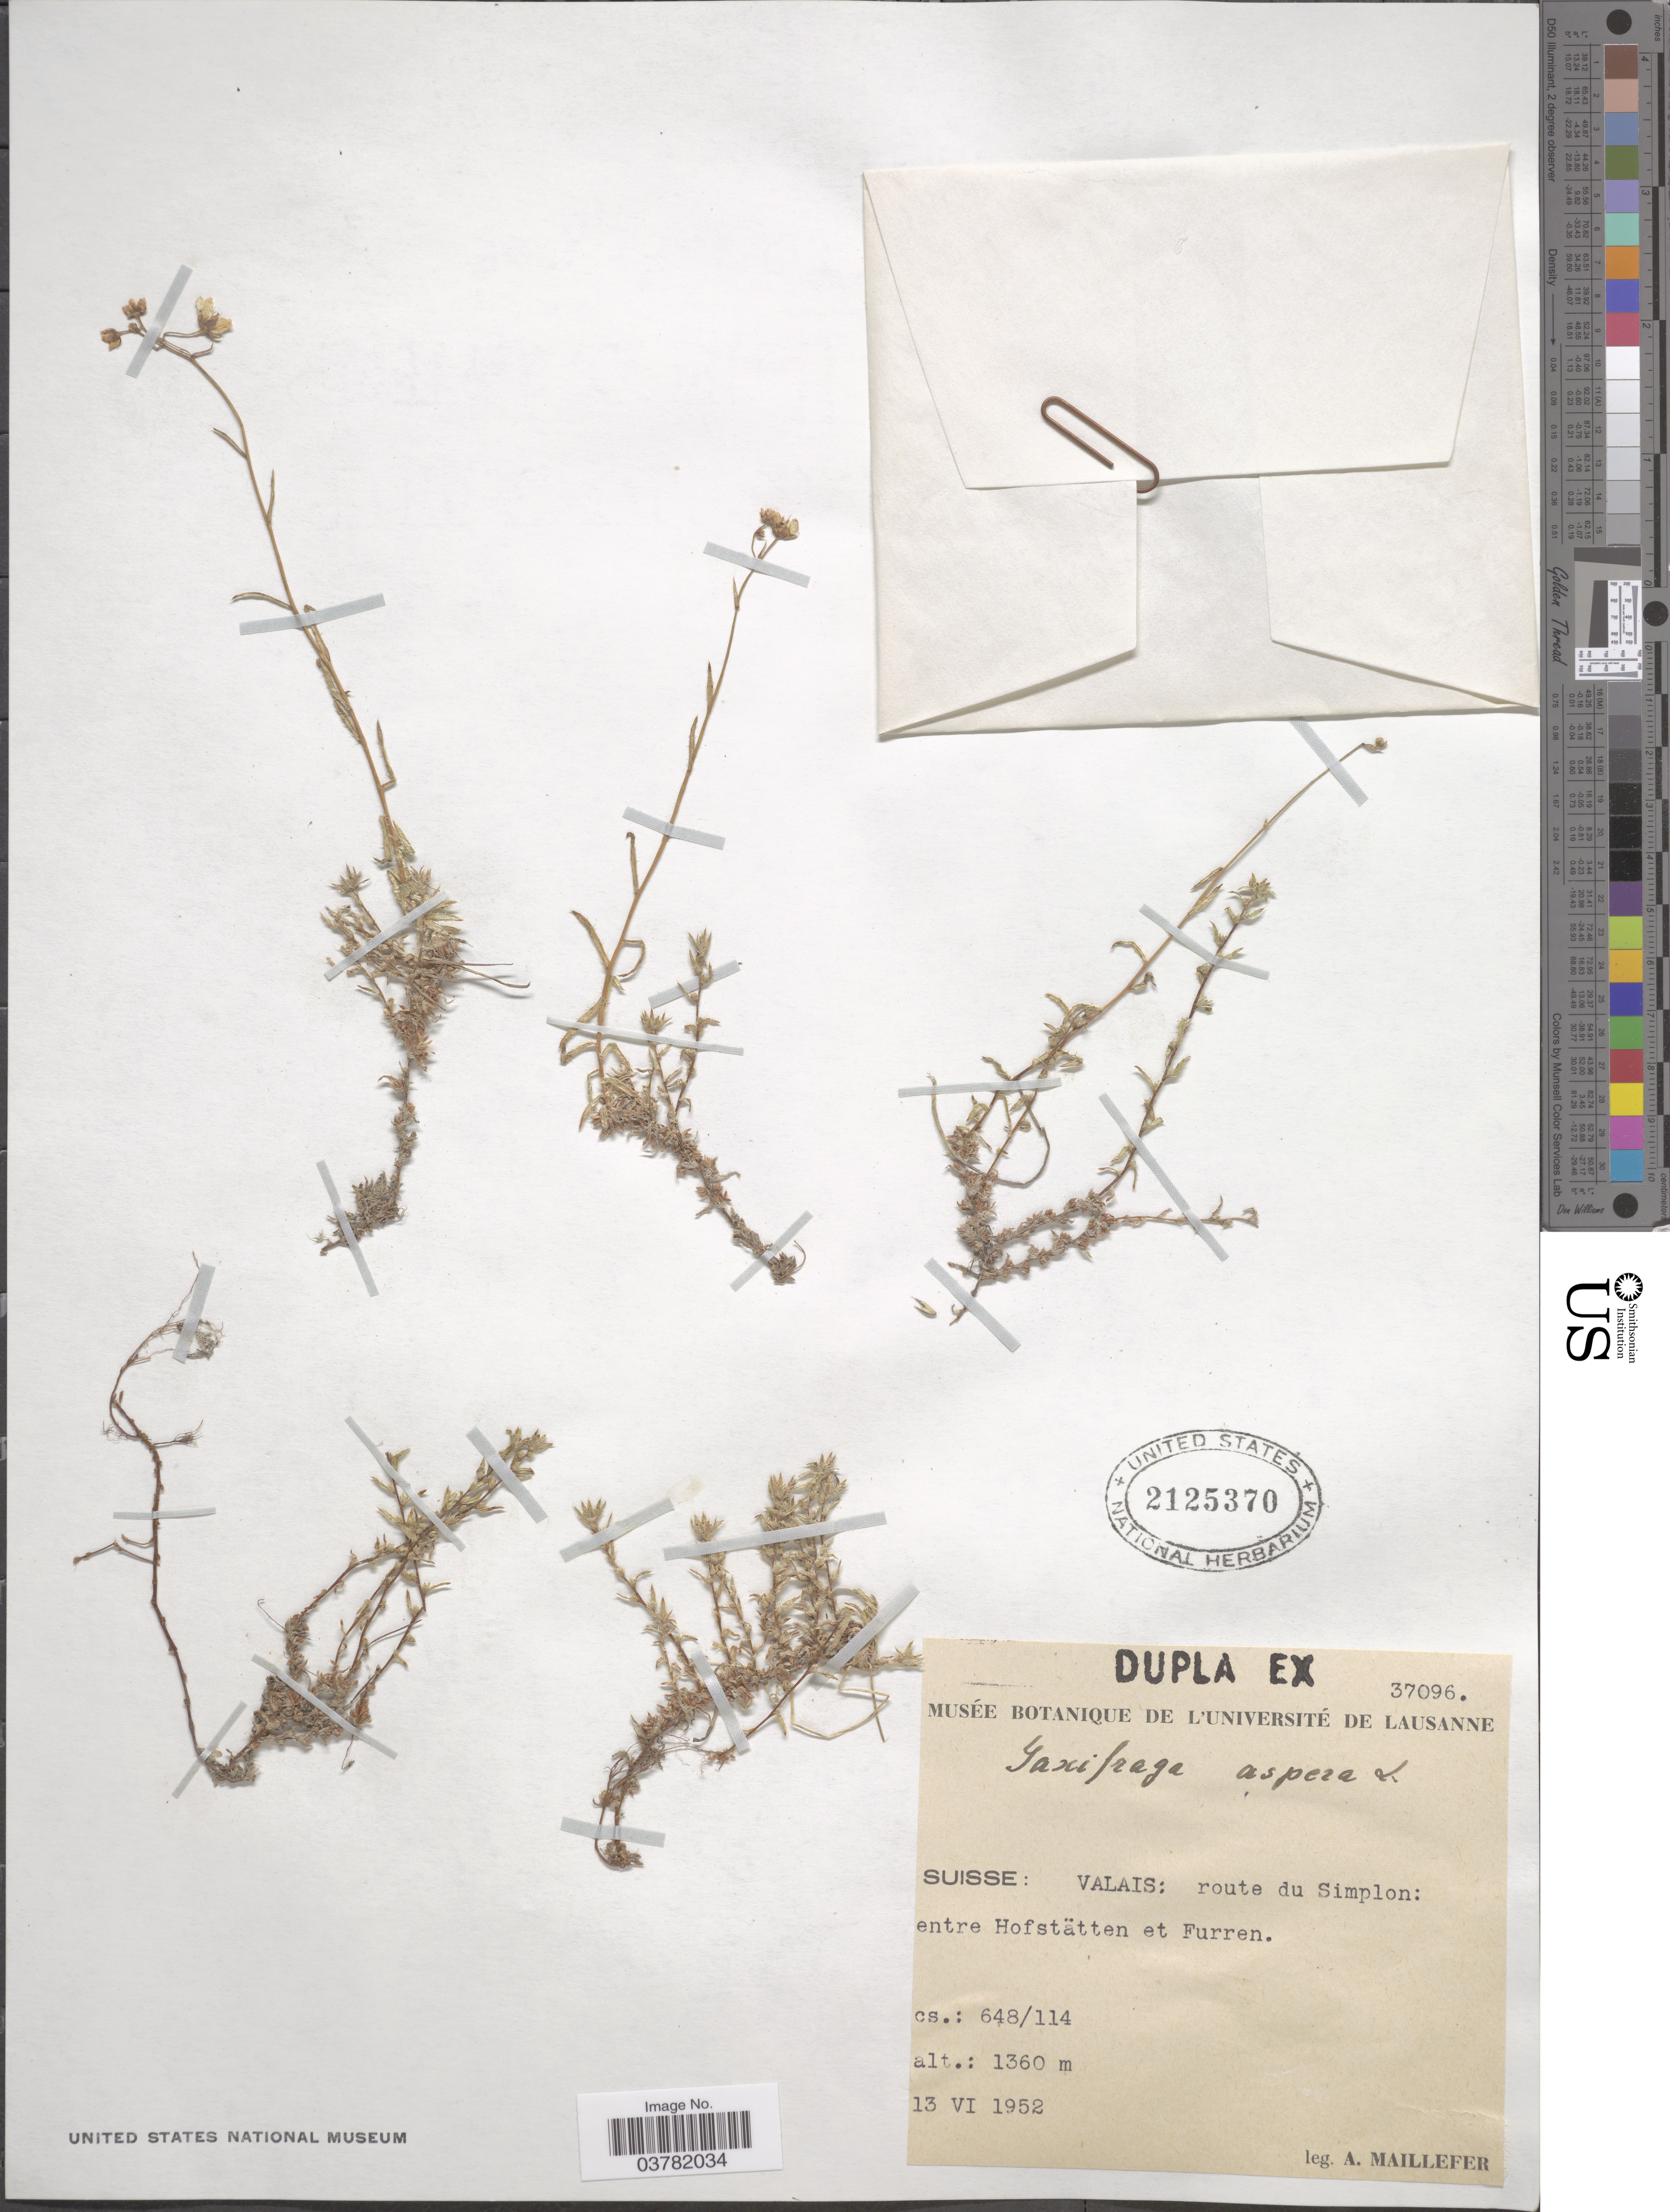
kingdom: Plantae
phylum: Tracheophyta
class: Magnoliopsida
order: Saxifragales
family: Saxifragaceae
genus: Saxifraga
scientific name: Saxifraga aspera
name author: L.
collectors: A. Maillefer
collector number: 37096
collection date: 1952-06-13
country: Switzerland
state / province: Valais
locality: Route du Simplon: entre Hofstätten et Furren.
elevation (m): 1360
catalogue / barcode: US 2125370